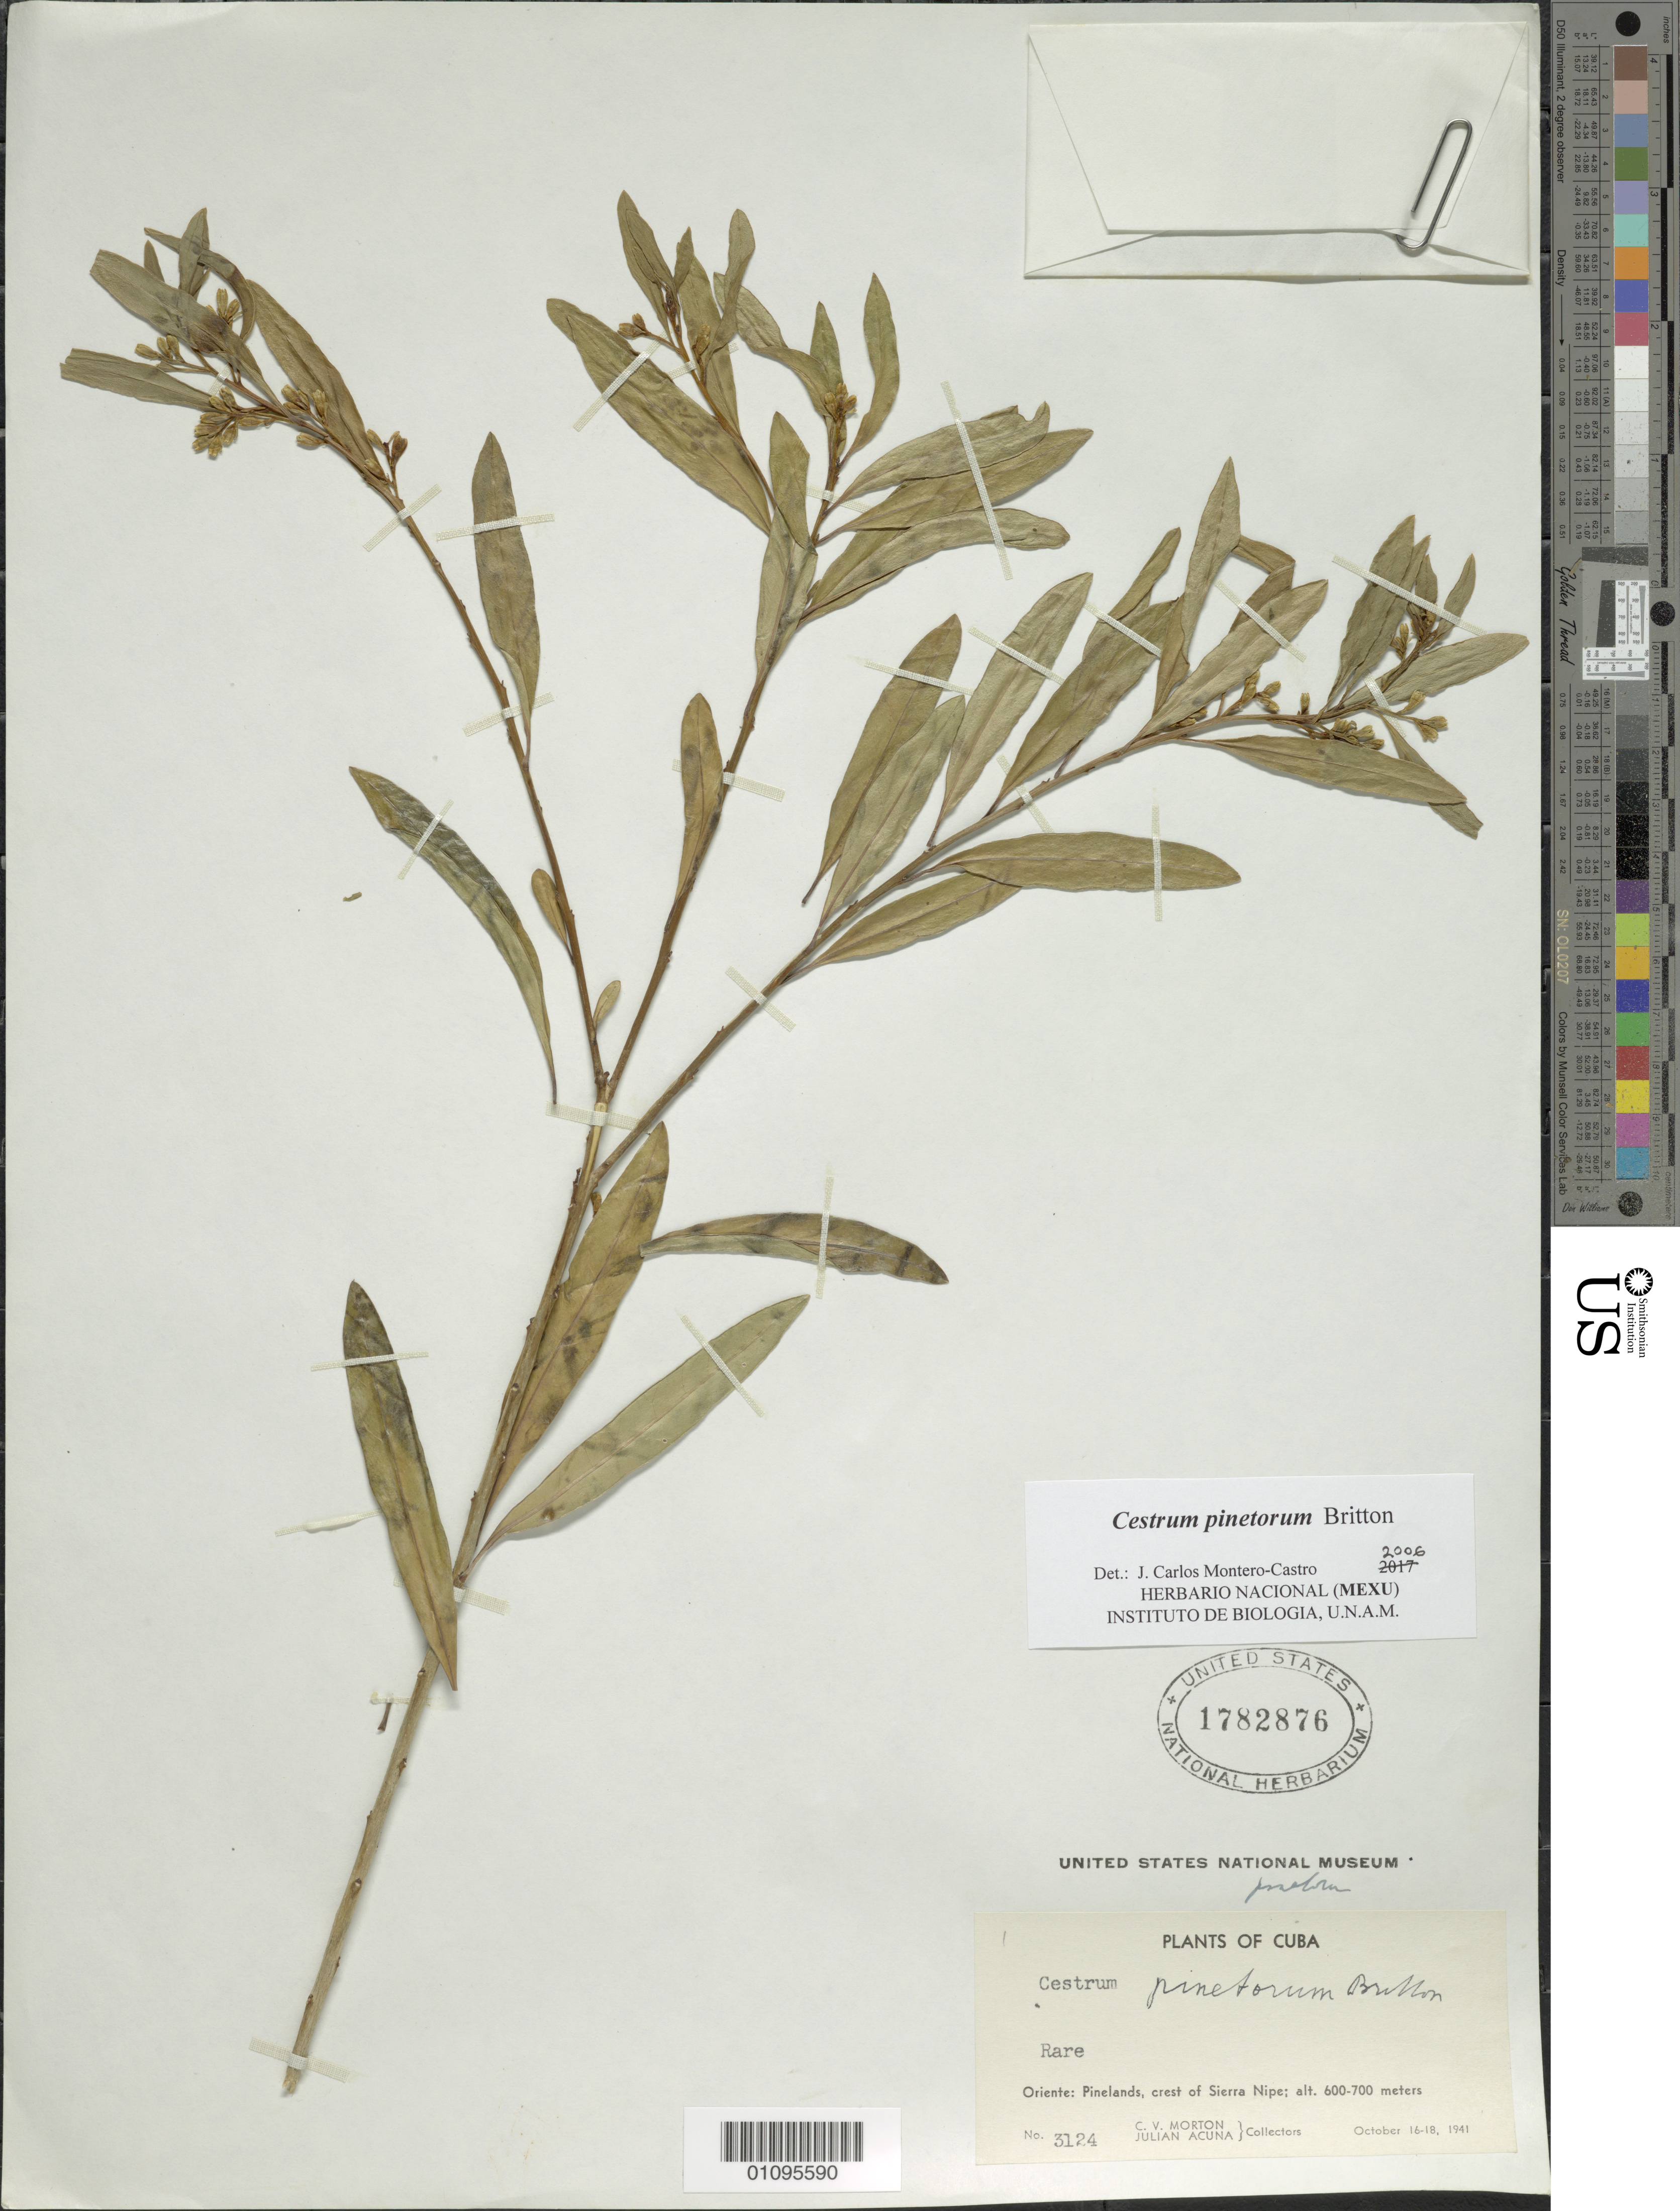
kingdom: Plantae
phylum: Tracheophyta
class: Magnoliopsida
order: Solanales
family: Solanaceae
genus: Cestrum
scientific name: Cestrum pinetorum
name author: Britton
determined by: Montero-Castro, J. C.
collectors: C. V. Morton & J. Acuña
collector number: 3124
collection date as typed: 16 Oct 1941 to 18 Oct 1941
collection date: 1941-10-16/1941-10-18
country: Cuba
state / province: Holguín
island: Cuba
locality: Sierra de Nipe crest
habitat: Pinelands, rare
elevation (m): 600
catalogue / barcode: US 1782876